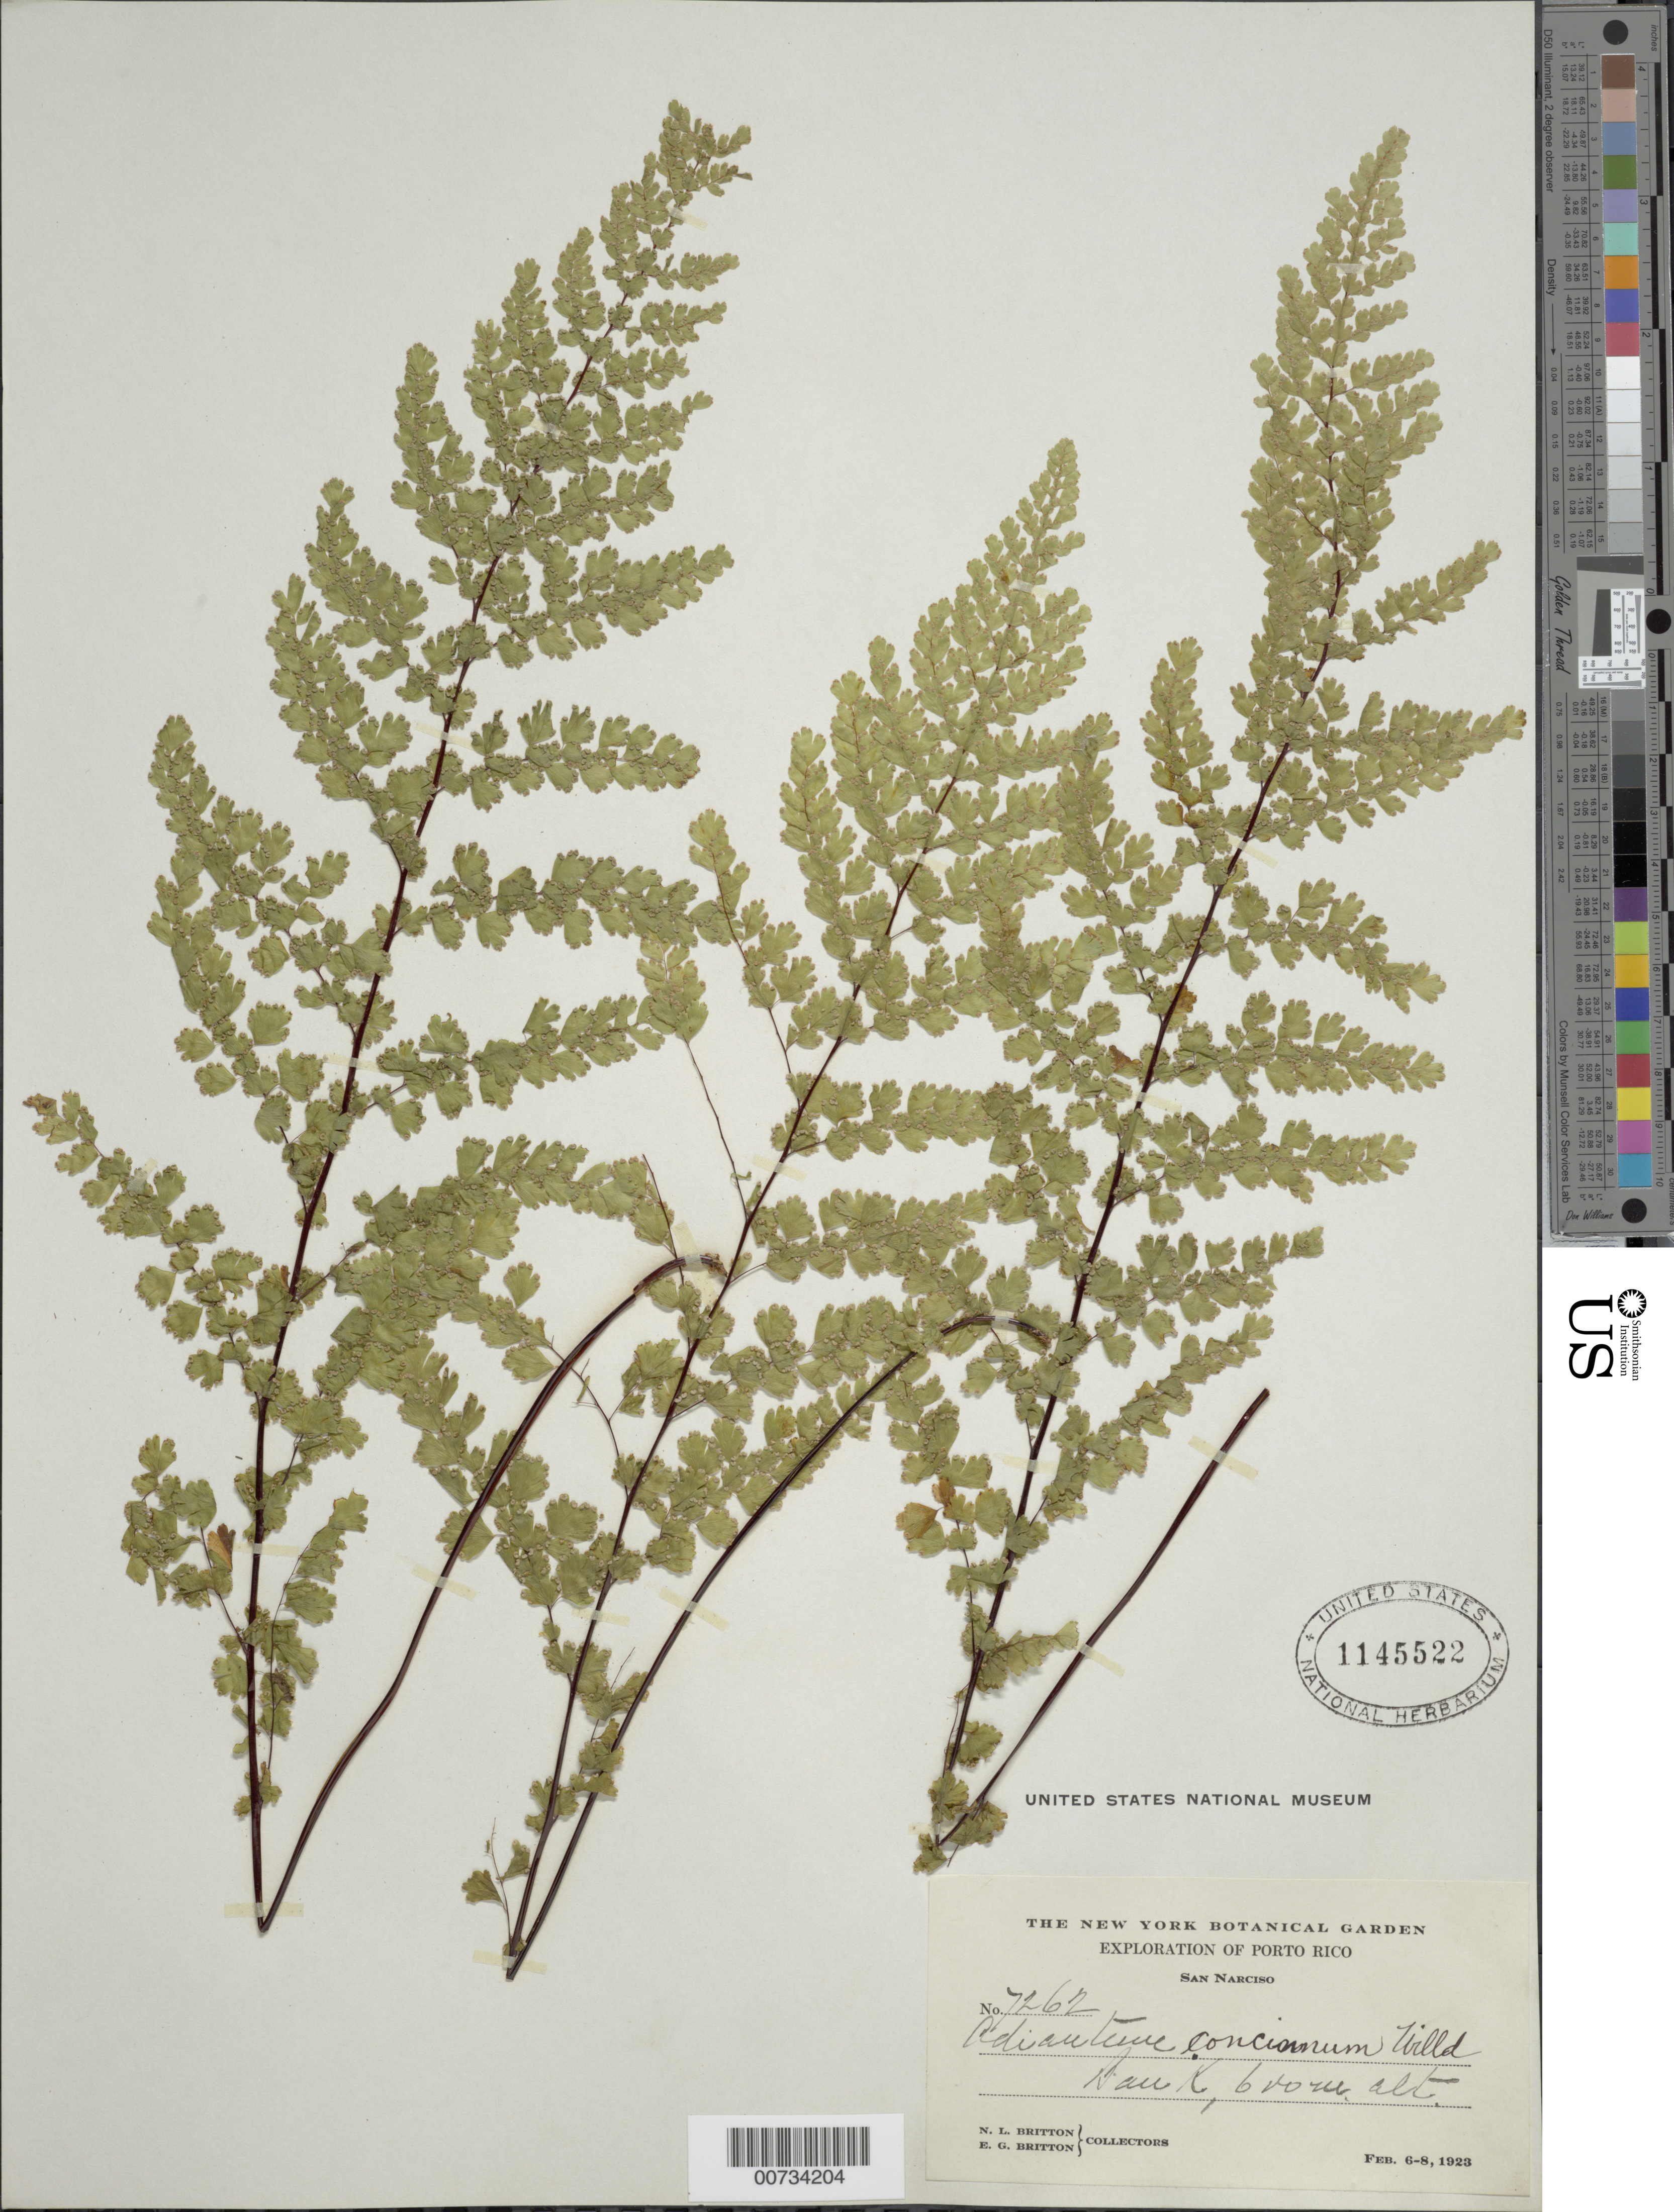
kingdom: Plantae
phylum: Tracheophyta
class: Polypodiopsida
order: Polypodiales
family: Pteridaceae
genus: Adiantum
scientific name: Adiantum concinnum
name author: Humb. & Bonpl. ex Willd.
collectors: N. Britton & E. G. Britton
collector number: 7262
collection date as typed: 06 Feb 1923 to 08 Feb 1923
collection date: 1923-02-06/1923-02-08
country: Puerto Rico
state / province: Jayuya (?)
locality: San Narciso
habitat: Bank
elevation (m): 600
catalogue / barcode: US 1145522